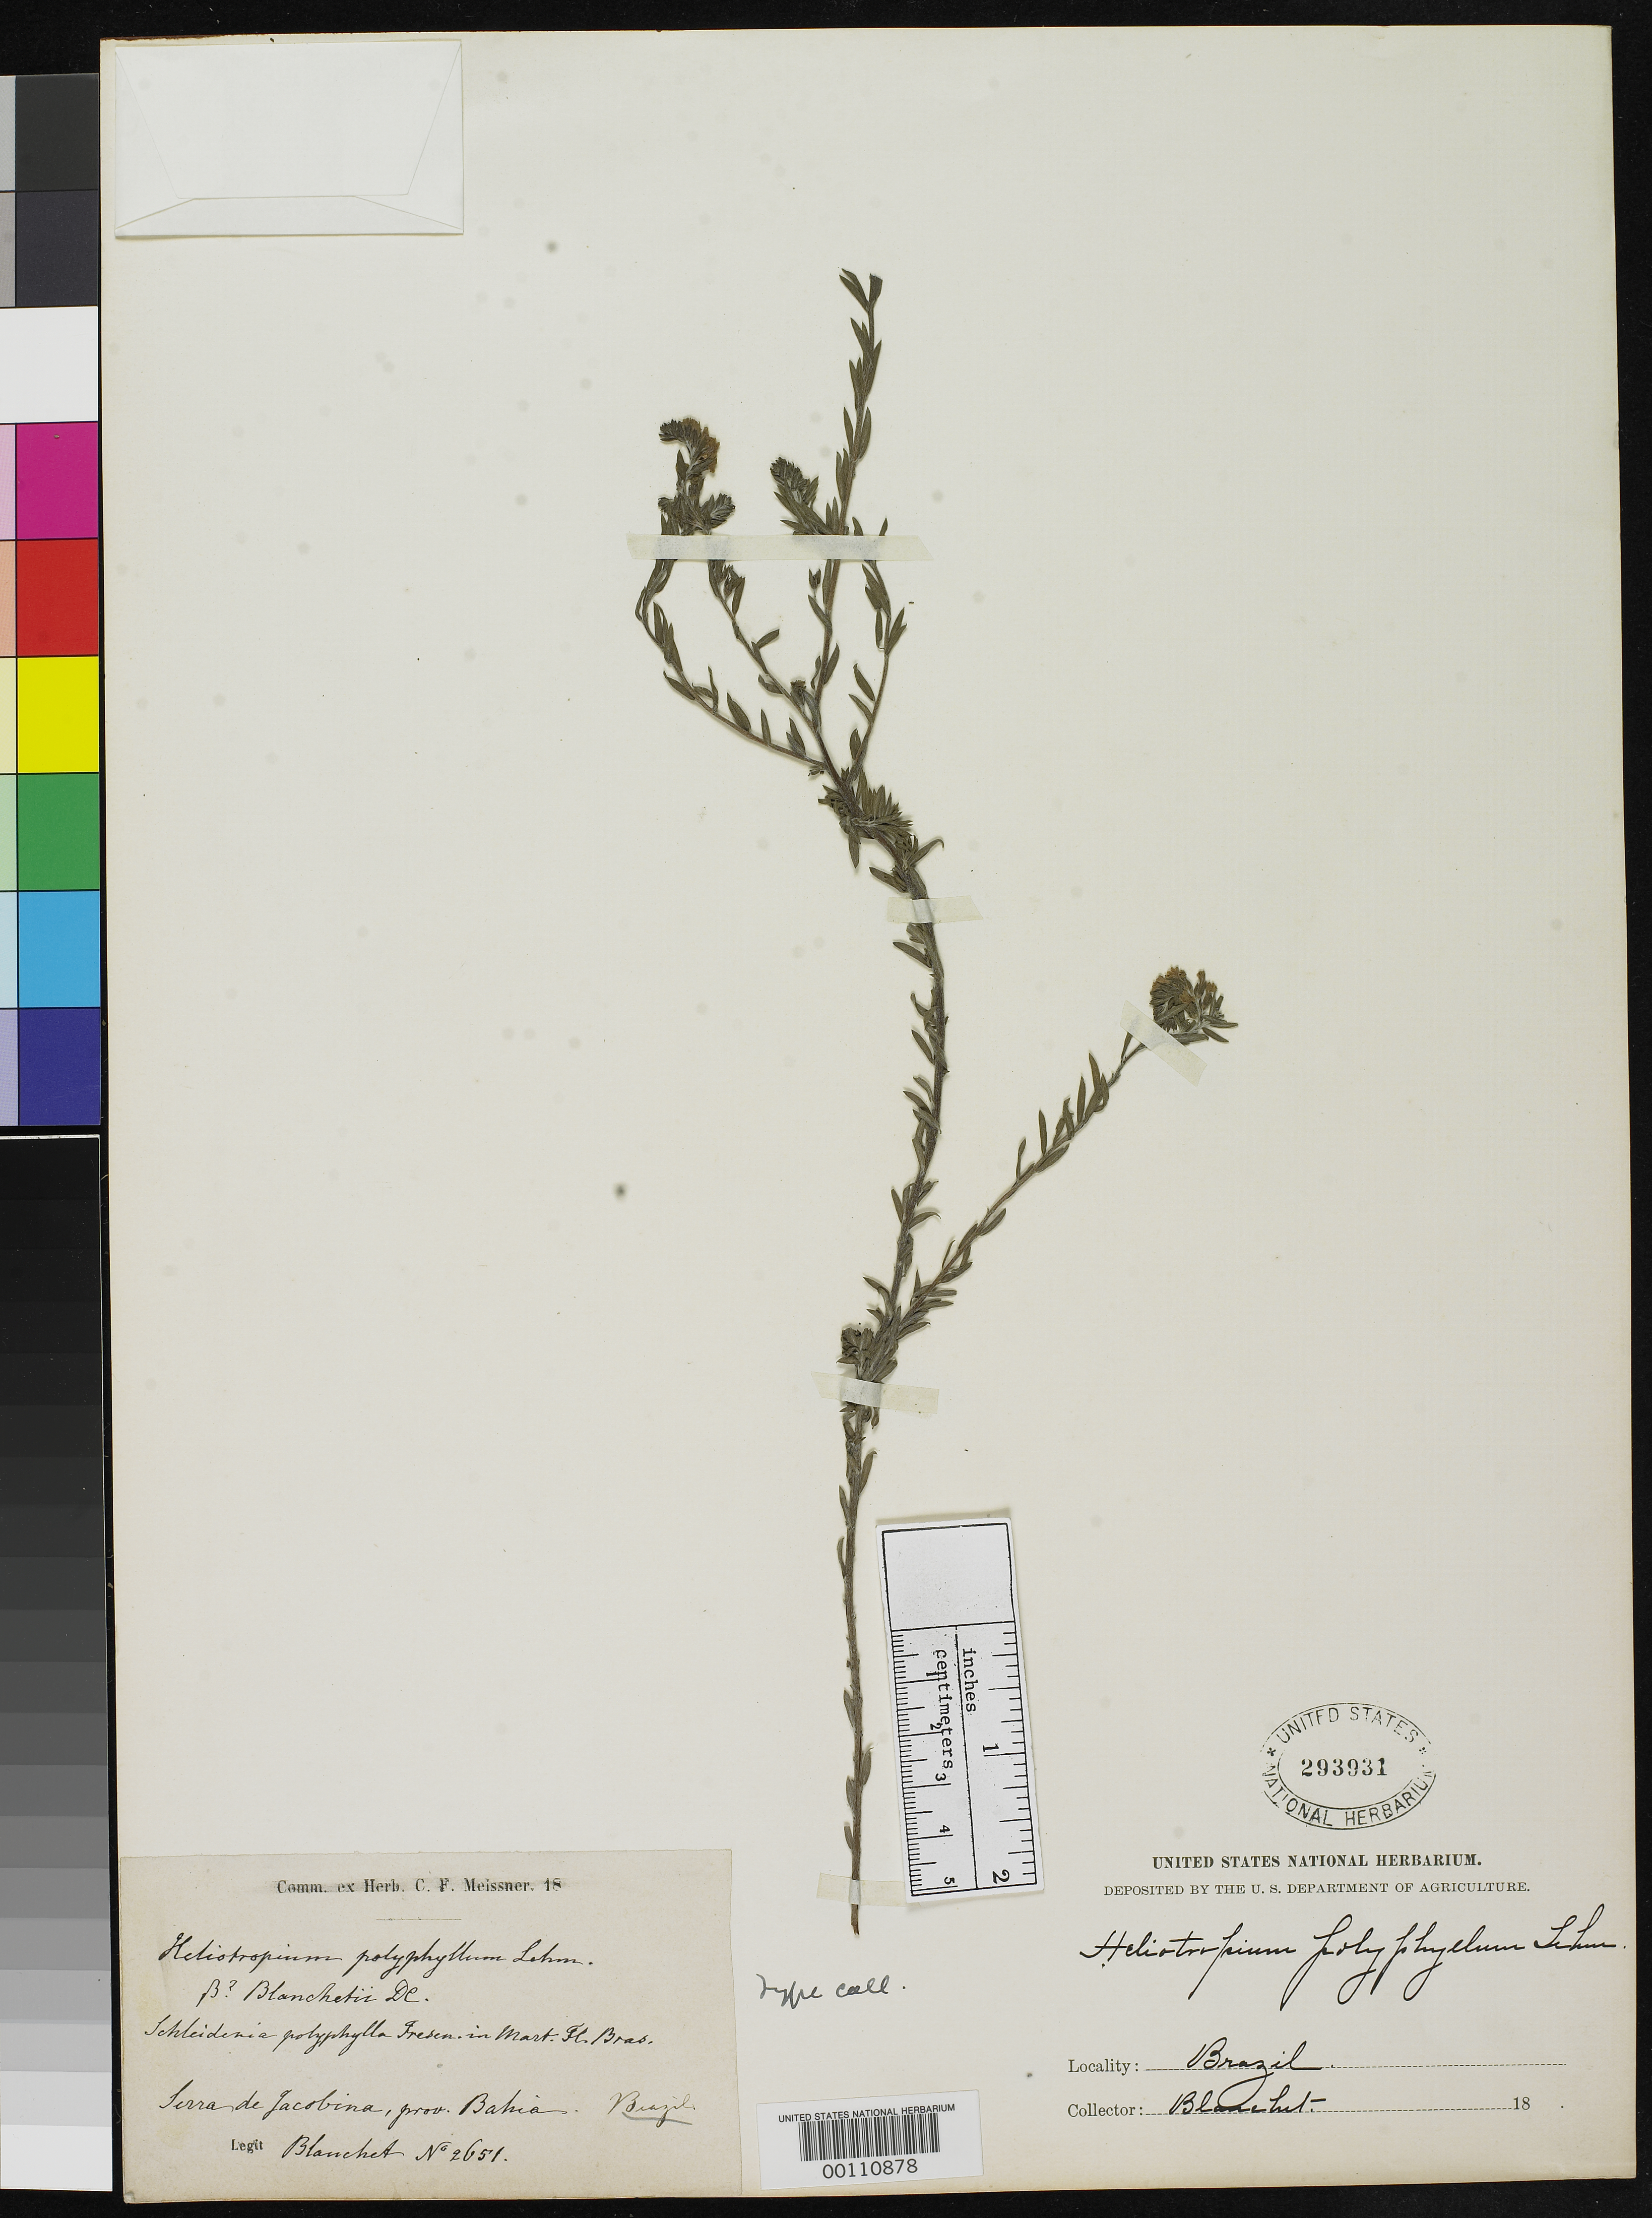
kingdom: Plantae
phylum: Tracheophyta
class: Magnoliopsida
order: Boraginales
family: Heliotropiaceae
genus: Heliotropium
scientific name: Heliotropium polyphyllum var. blanchetii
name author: A. DC. in DC.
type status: Isotype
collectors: J. Blanchet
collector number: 2651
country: Brazil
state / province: Bahia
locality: Serra de Jacobina.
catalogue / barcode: US 293391